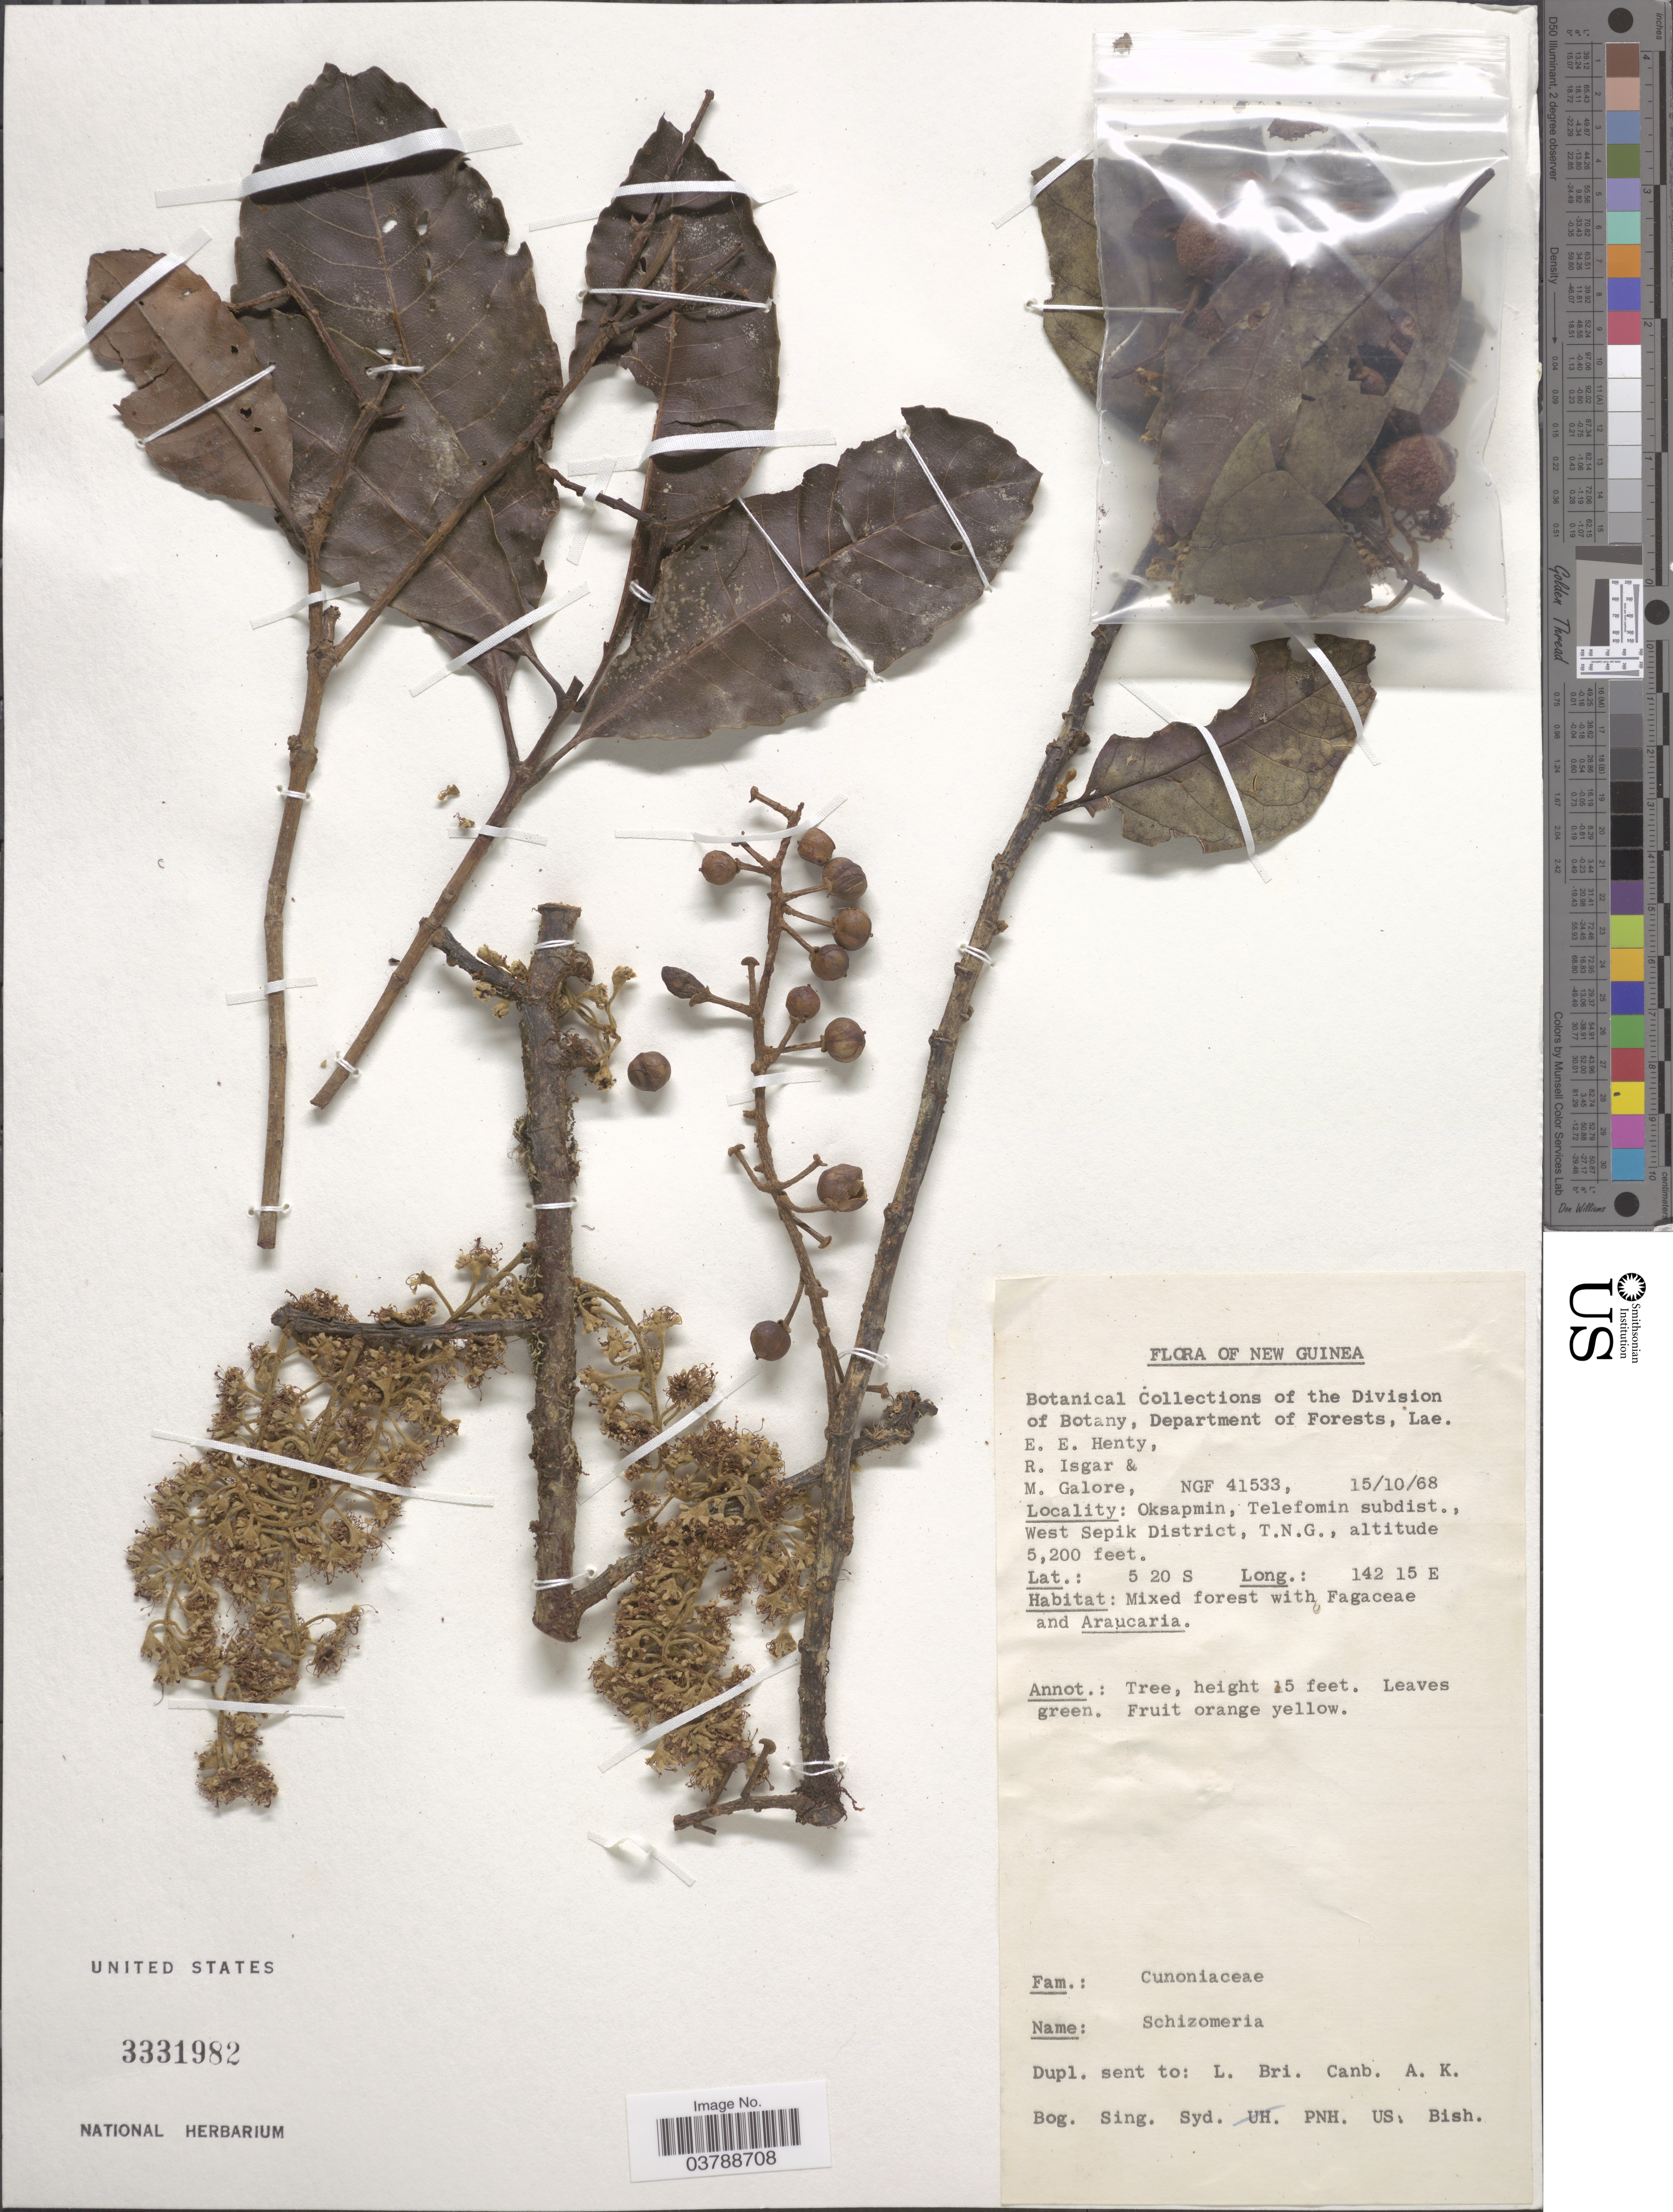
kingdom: Plantae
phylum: Tracheophyta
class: Magnoliopsida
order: Oxalidales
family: Cunoniaceae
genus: Schizomeria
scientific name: Schizomeria sp.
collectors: E. Henty, R. Isgar & M. Galore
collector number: NGF41533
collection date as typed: Transcribed d/m/y: 15/10/68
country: Papua New Guinea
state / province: Sandaun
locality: New Guinea. Oksapmin, Telefomin subdistr., West Sepik District, T.N.G.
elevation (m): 1585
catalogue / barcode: US 3331982